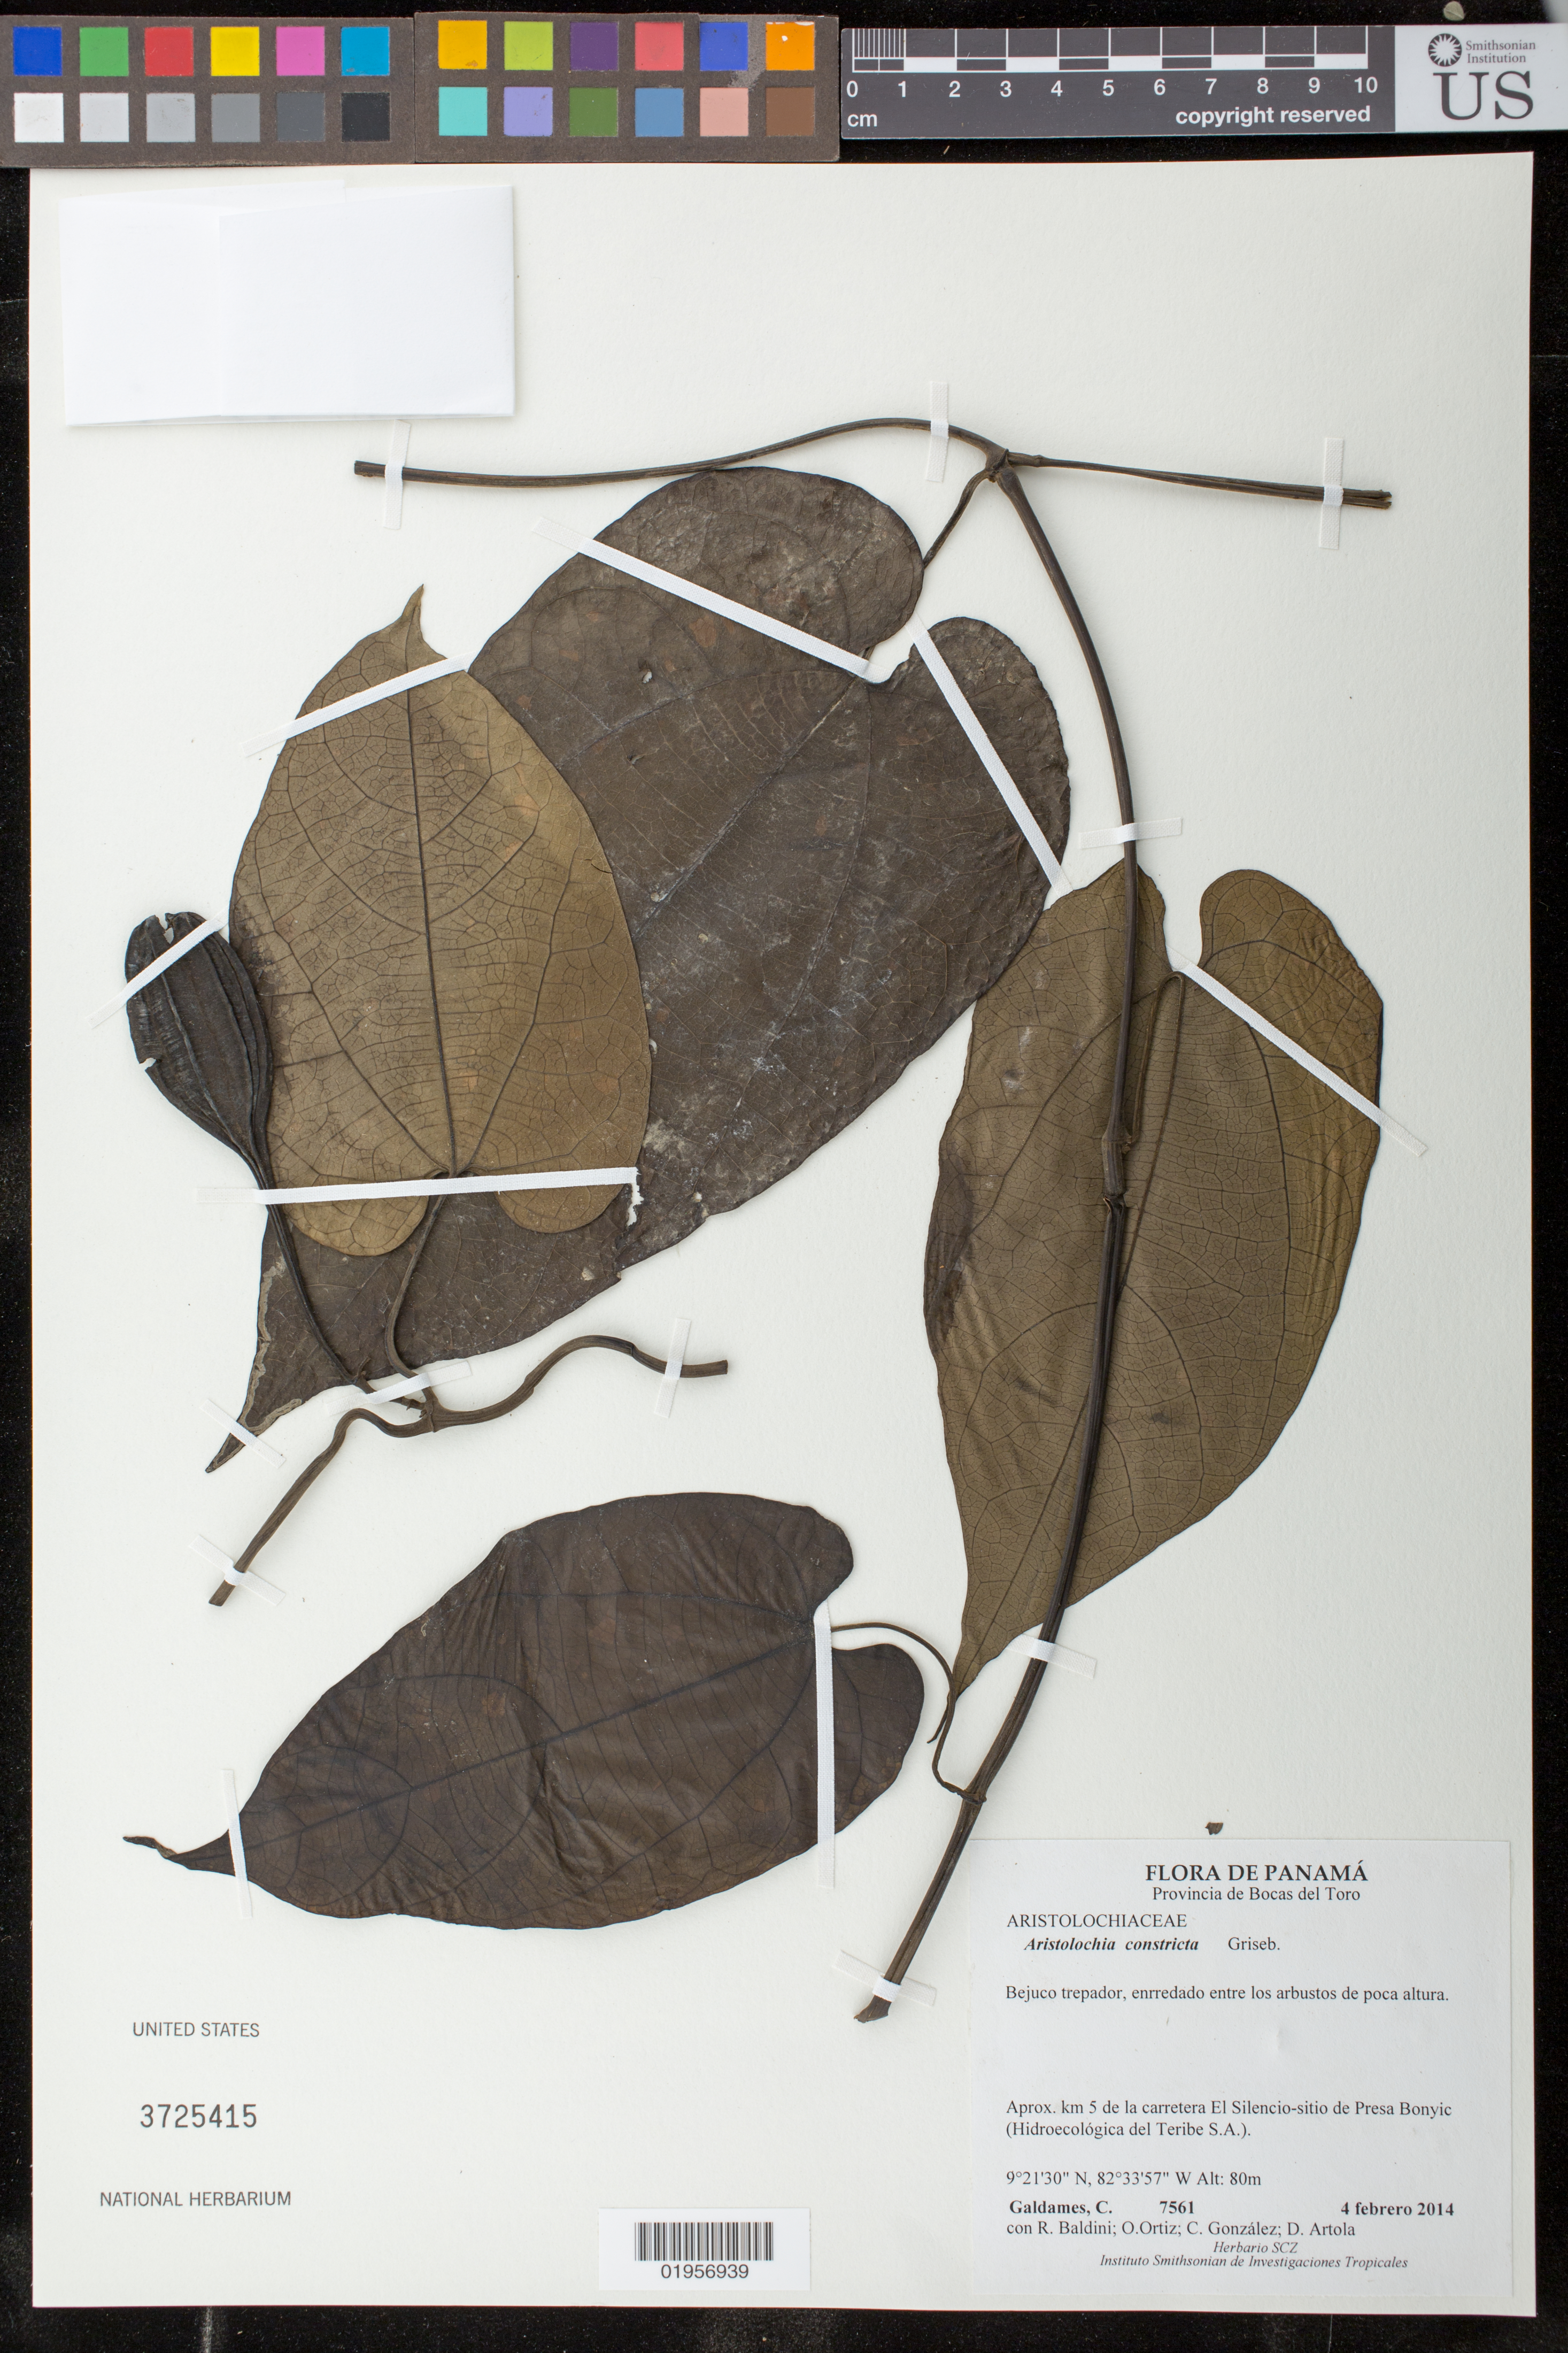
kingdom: Plantae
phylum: Tracheophyta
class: Magnoliopsida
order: Piperales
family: Aristolochiaceae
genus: Aristolochia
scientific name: Aristolochia constricta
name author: Griseb.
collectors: C. Galdames, R. Baldini, O. O. Ortiz, C. Gonzalez & D. Artola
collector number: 7561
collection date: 2014-02-04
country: Panama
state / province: Bocas del Toro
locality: Aprox. km 5 de la carretera El Silencio-sitio de Presa Bonyic (Hidroecológica del Teribe S.A.)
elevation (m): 80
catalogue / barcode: US 3725415